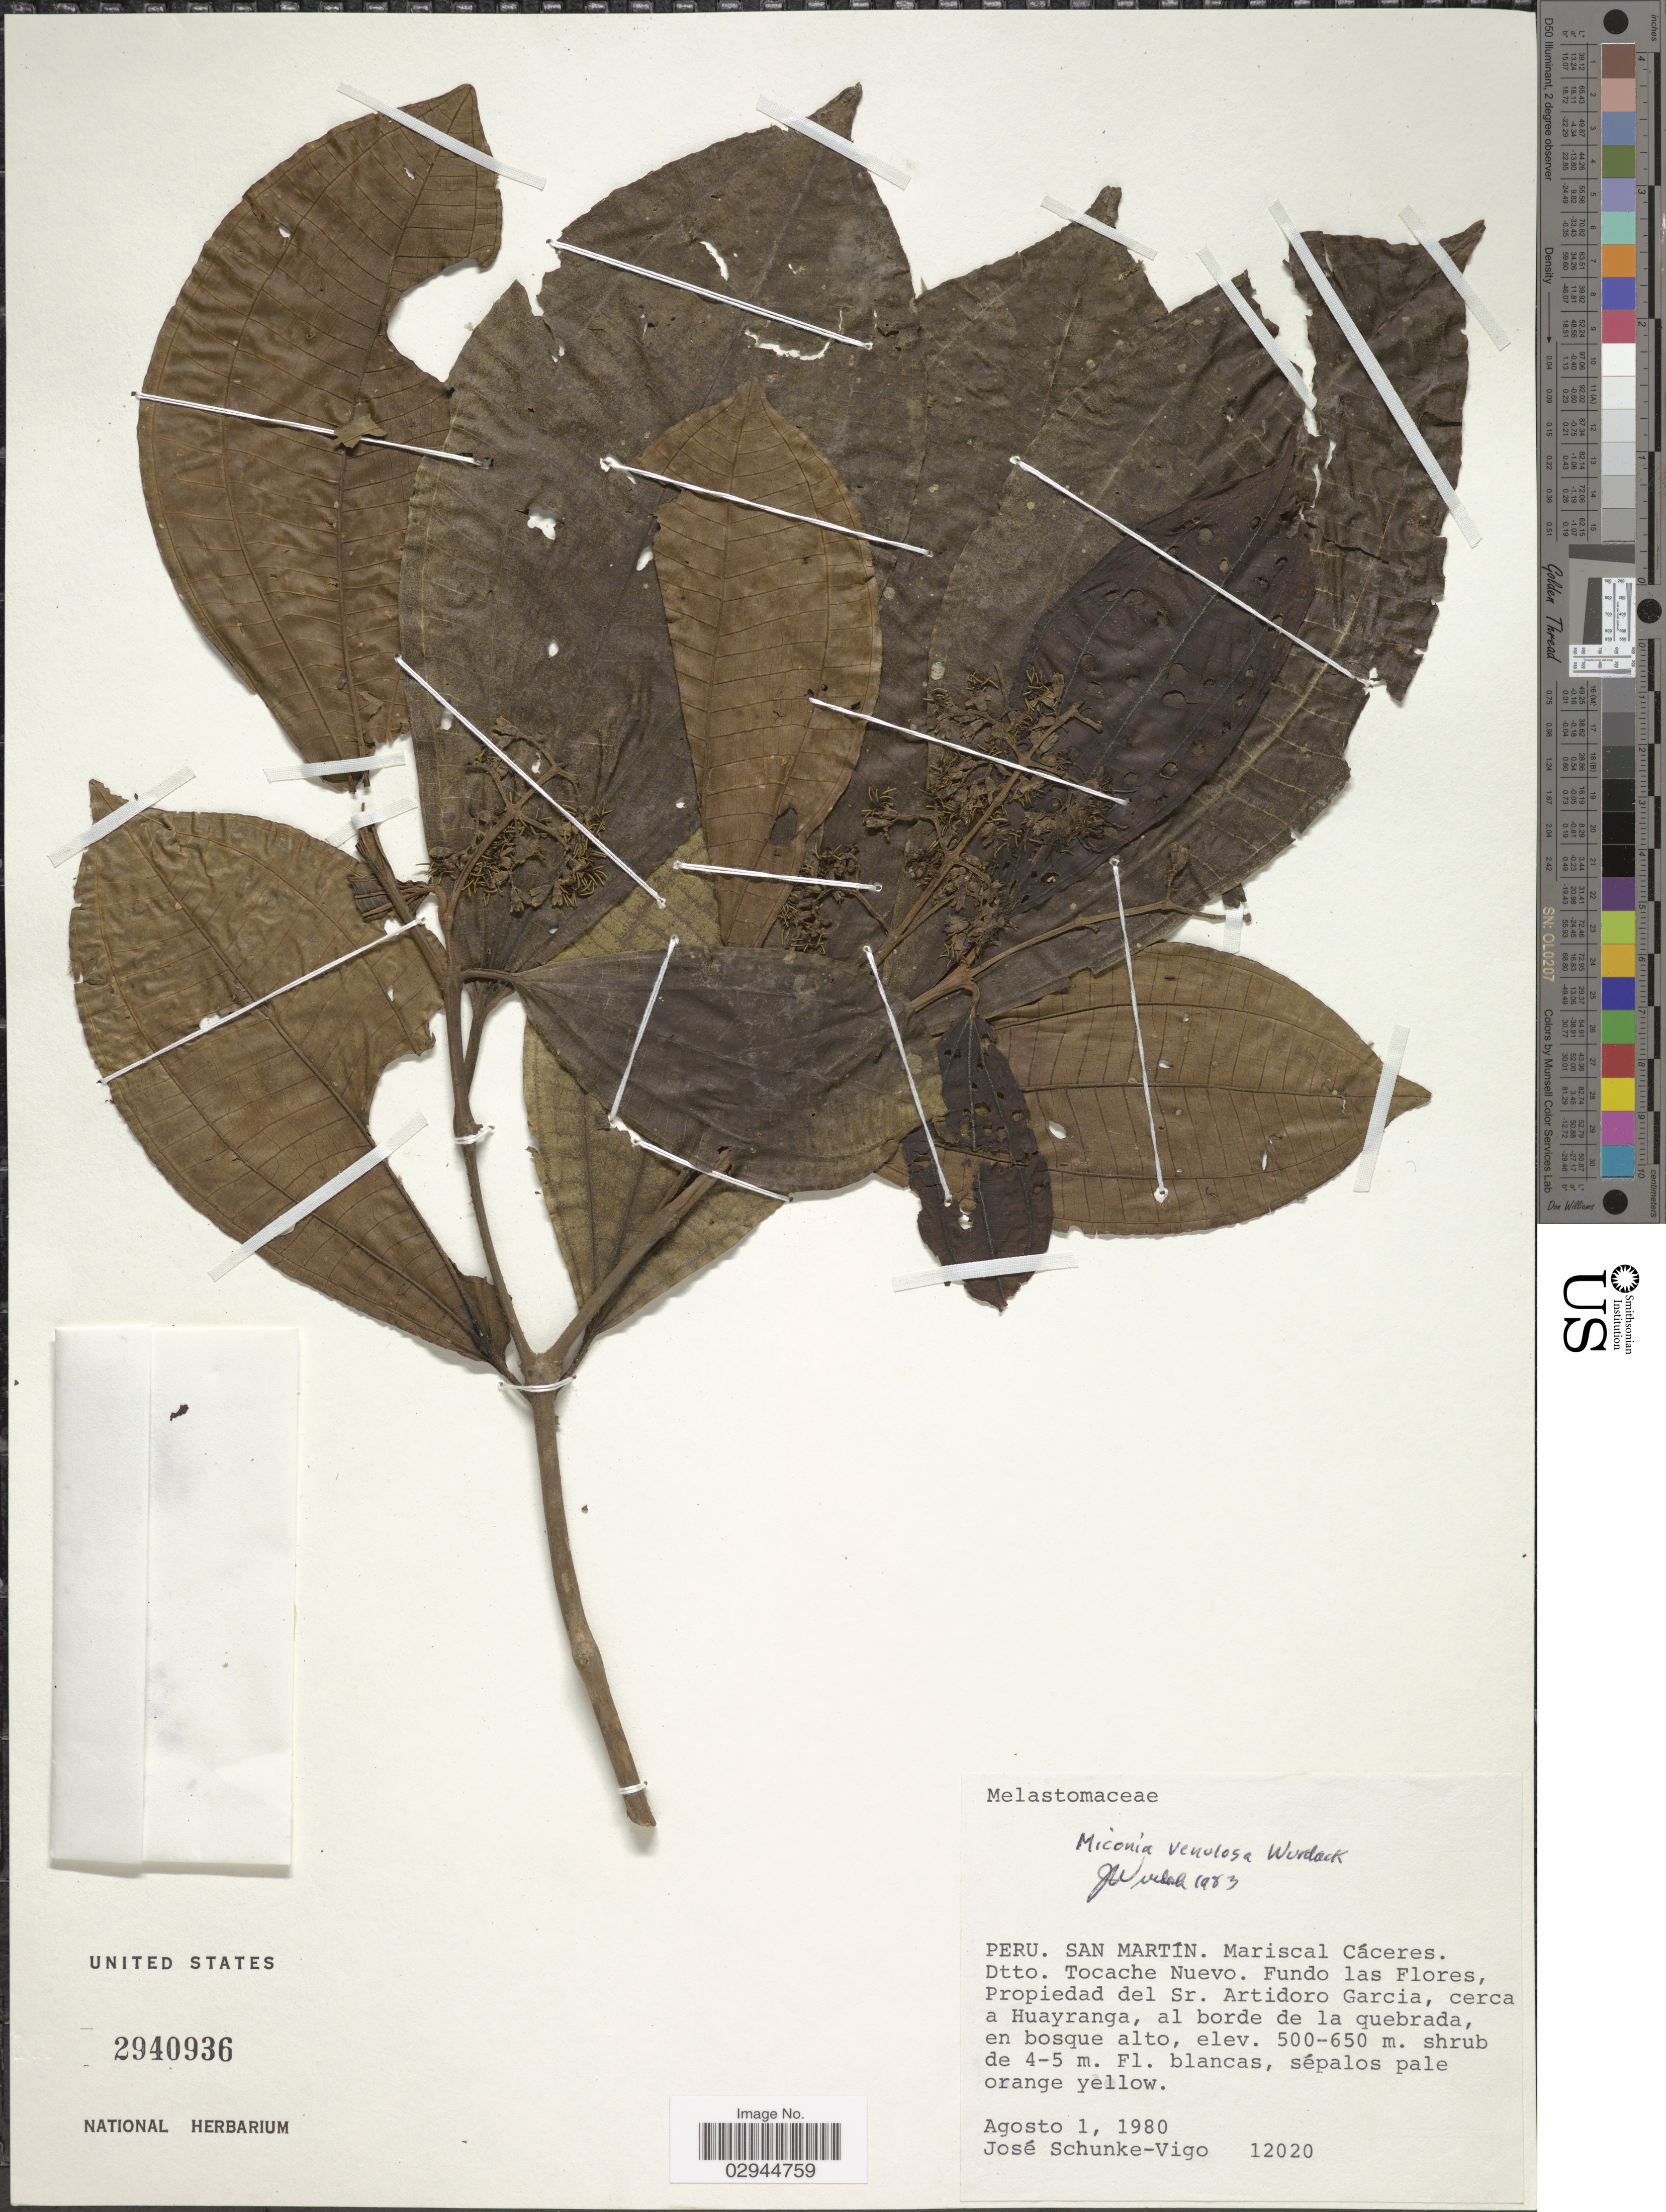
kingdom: Plantae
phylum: Tracheophyta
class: Magnoliopsida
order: Myrtales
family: Melastomataceae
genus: Miconia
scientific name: Miconia venulosa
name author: Wurdack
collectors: J. Schunke Vigo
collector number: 12020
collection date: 1980-08-01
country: Peru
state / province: San Martín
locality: Mariscal Cáceres. Dtto. Tocache Nuevo. Fundo las Flores, Propiedad del Sr. Artidoro Garcia, cerca a Huayranga.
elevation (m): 500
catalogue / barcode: US 2940936